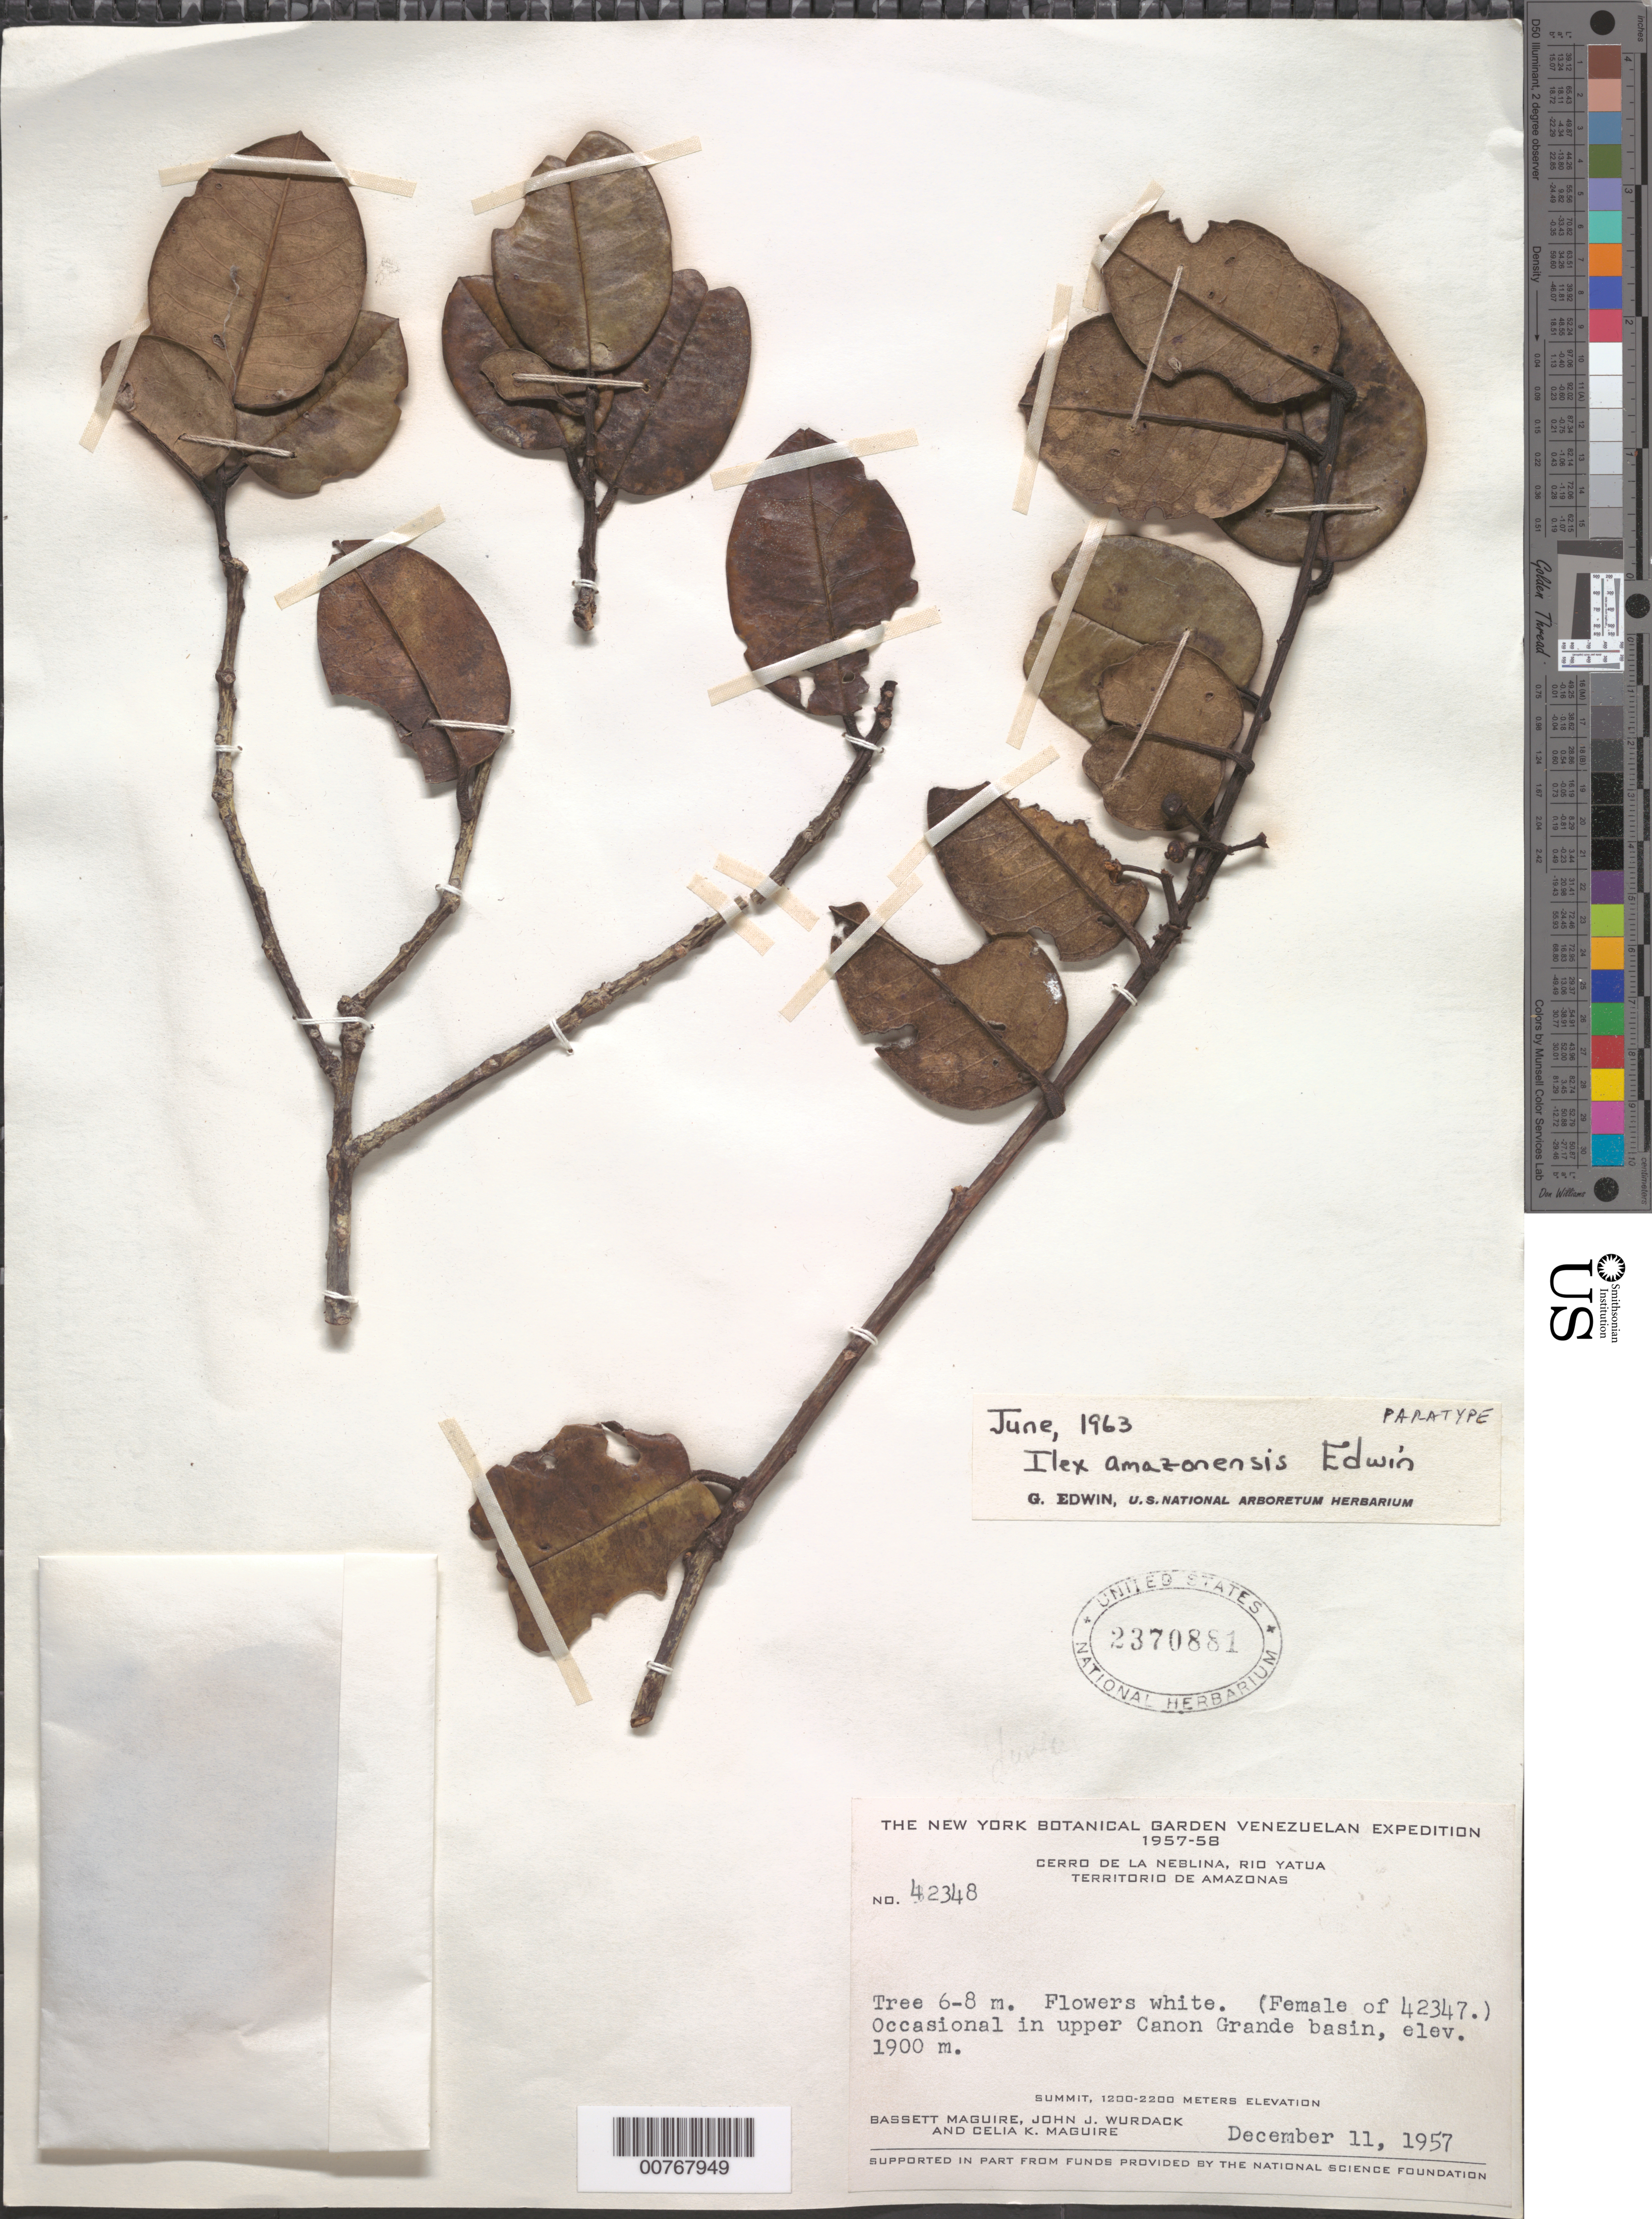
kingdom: Plantae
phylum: Tracheophyta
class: Magnoliopsida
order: Aquifoliales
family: Aquifoliaceae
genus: Ilex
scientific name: Ilex amazonensis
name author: Edwin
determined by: Edwin, G.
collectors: B. Maguire, J. J. Wurdack & C. K. Maguire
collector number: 42348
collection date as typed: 11-Dec-57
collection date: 1957-12-11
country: Venezuela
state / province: Amazonas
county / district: Río Negro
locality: Cerro de la Neblina, Río Yatua, upper Caño Grande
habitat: Upper Cañon Grande basin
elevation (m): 1900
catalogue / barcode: US 2370881